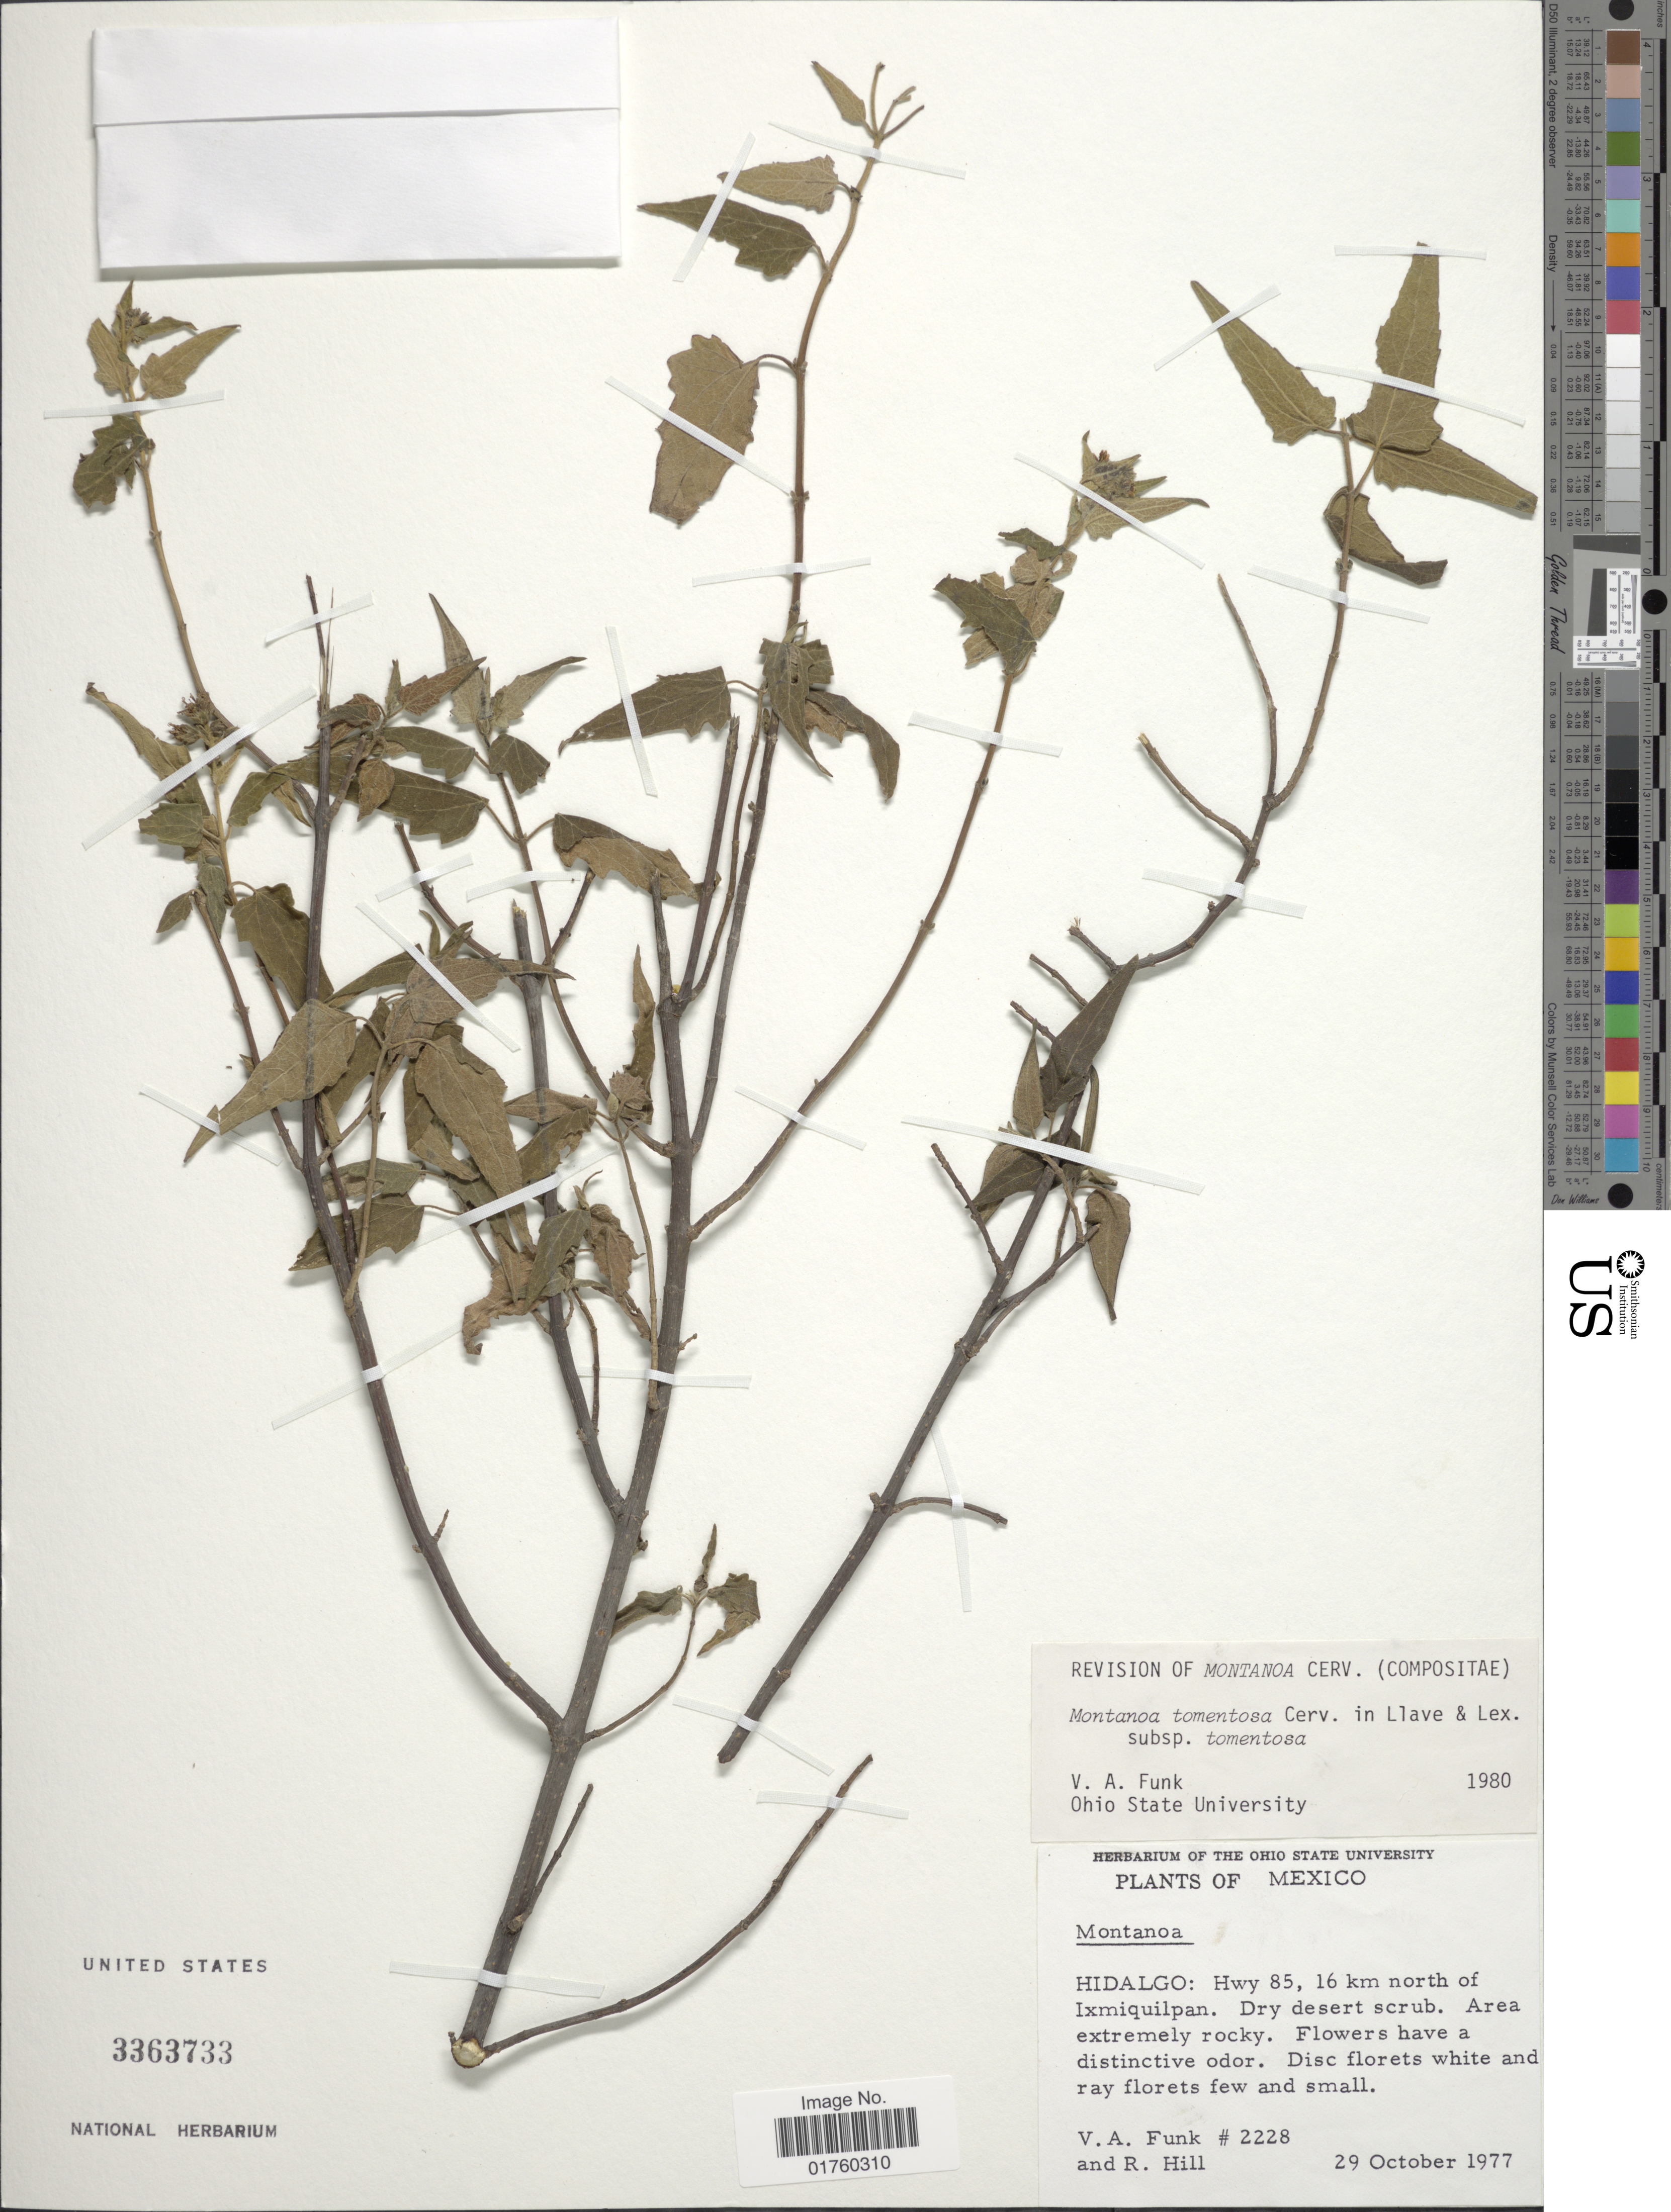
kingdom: Plantae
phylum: Tracheophyta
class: Magnoliopsida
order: Asterales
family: Asteraceae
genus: Montanoa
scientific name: Montanoa tomentosa subsp. tomentosa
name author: Cerv.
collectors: V. Funk & R. Hill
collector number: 2228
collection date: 1977-10-29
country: Mexico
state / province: Hidalgo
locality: Hwy 85, 16 km north of Ixmiquilpan.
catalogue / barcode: US 3363733